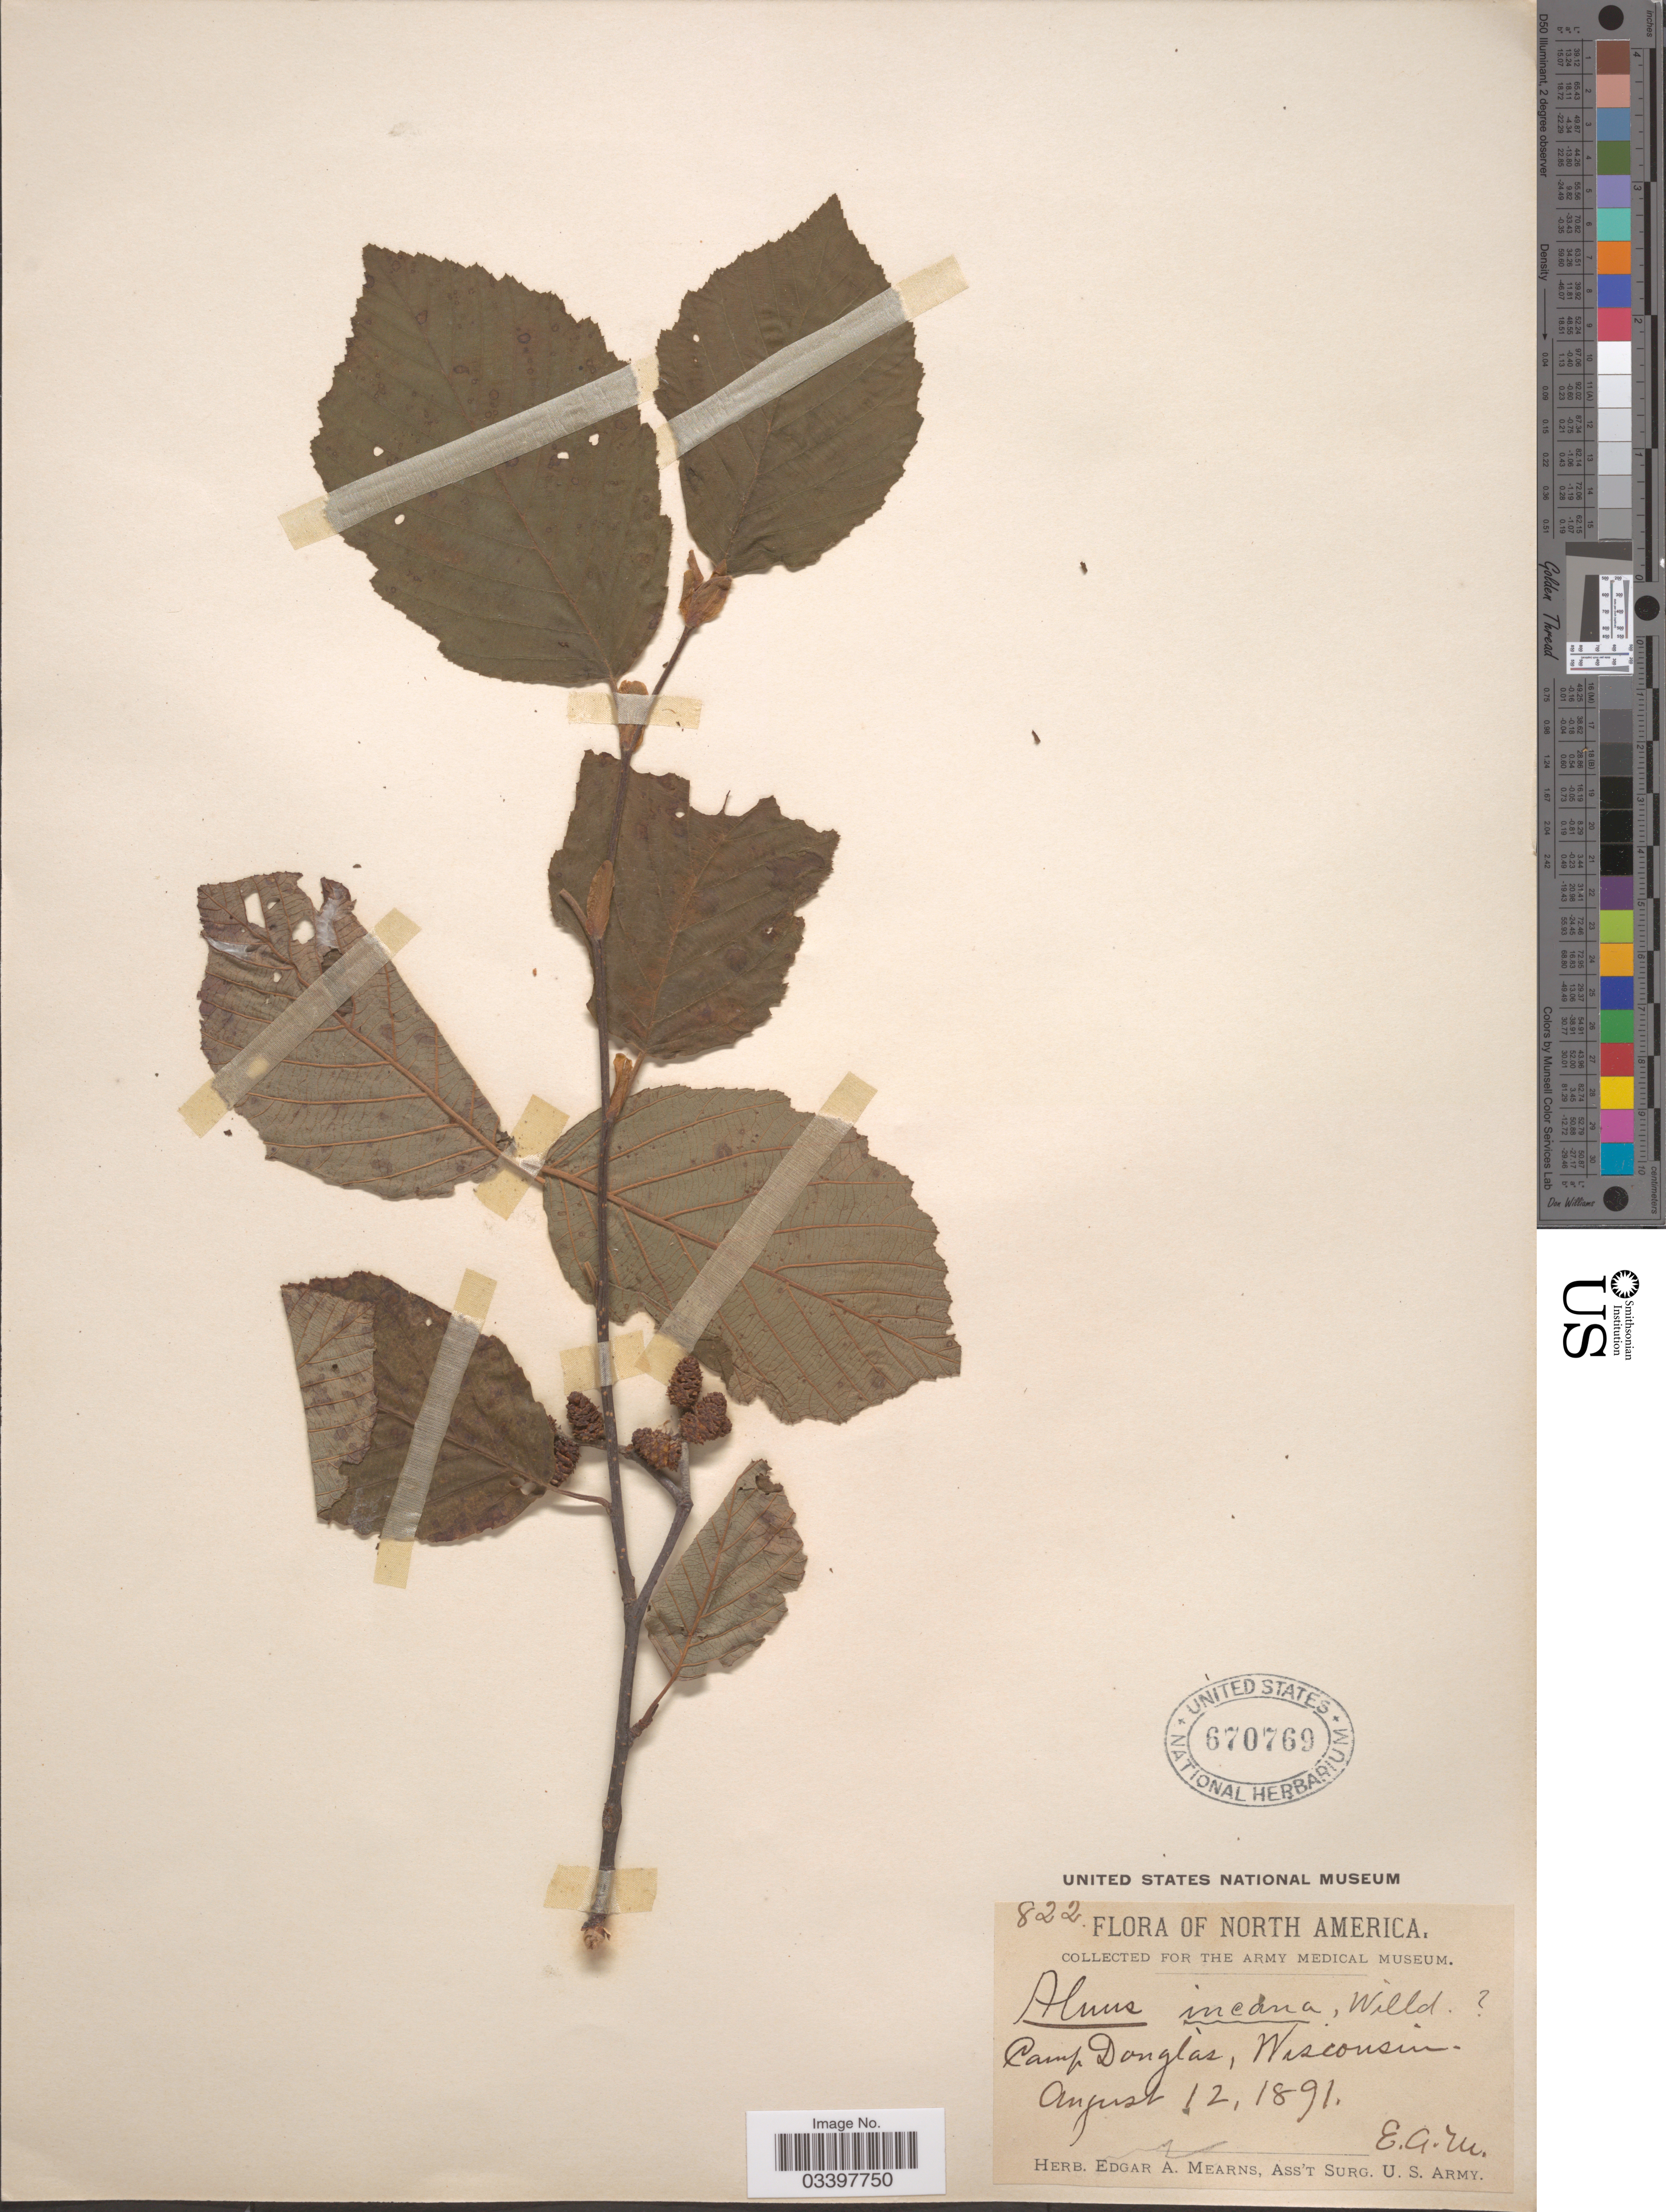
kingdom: Plantae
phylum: Tracheophyta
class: Magnoliopsida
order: Fagales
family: Betulaceae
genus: Alnus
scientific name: Alnus incana subsp. rugosa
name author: (Du Roi) R.T. Clausen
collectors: E. A. Mearns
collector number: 822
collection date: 1891-08-12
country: United States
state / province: Wisconsin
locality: Camp Douglas.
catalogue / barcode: US 670769